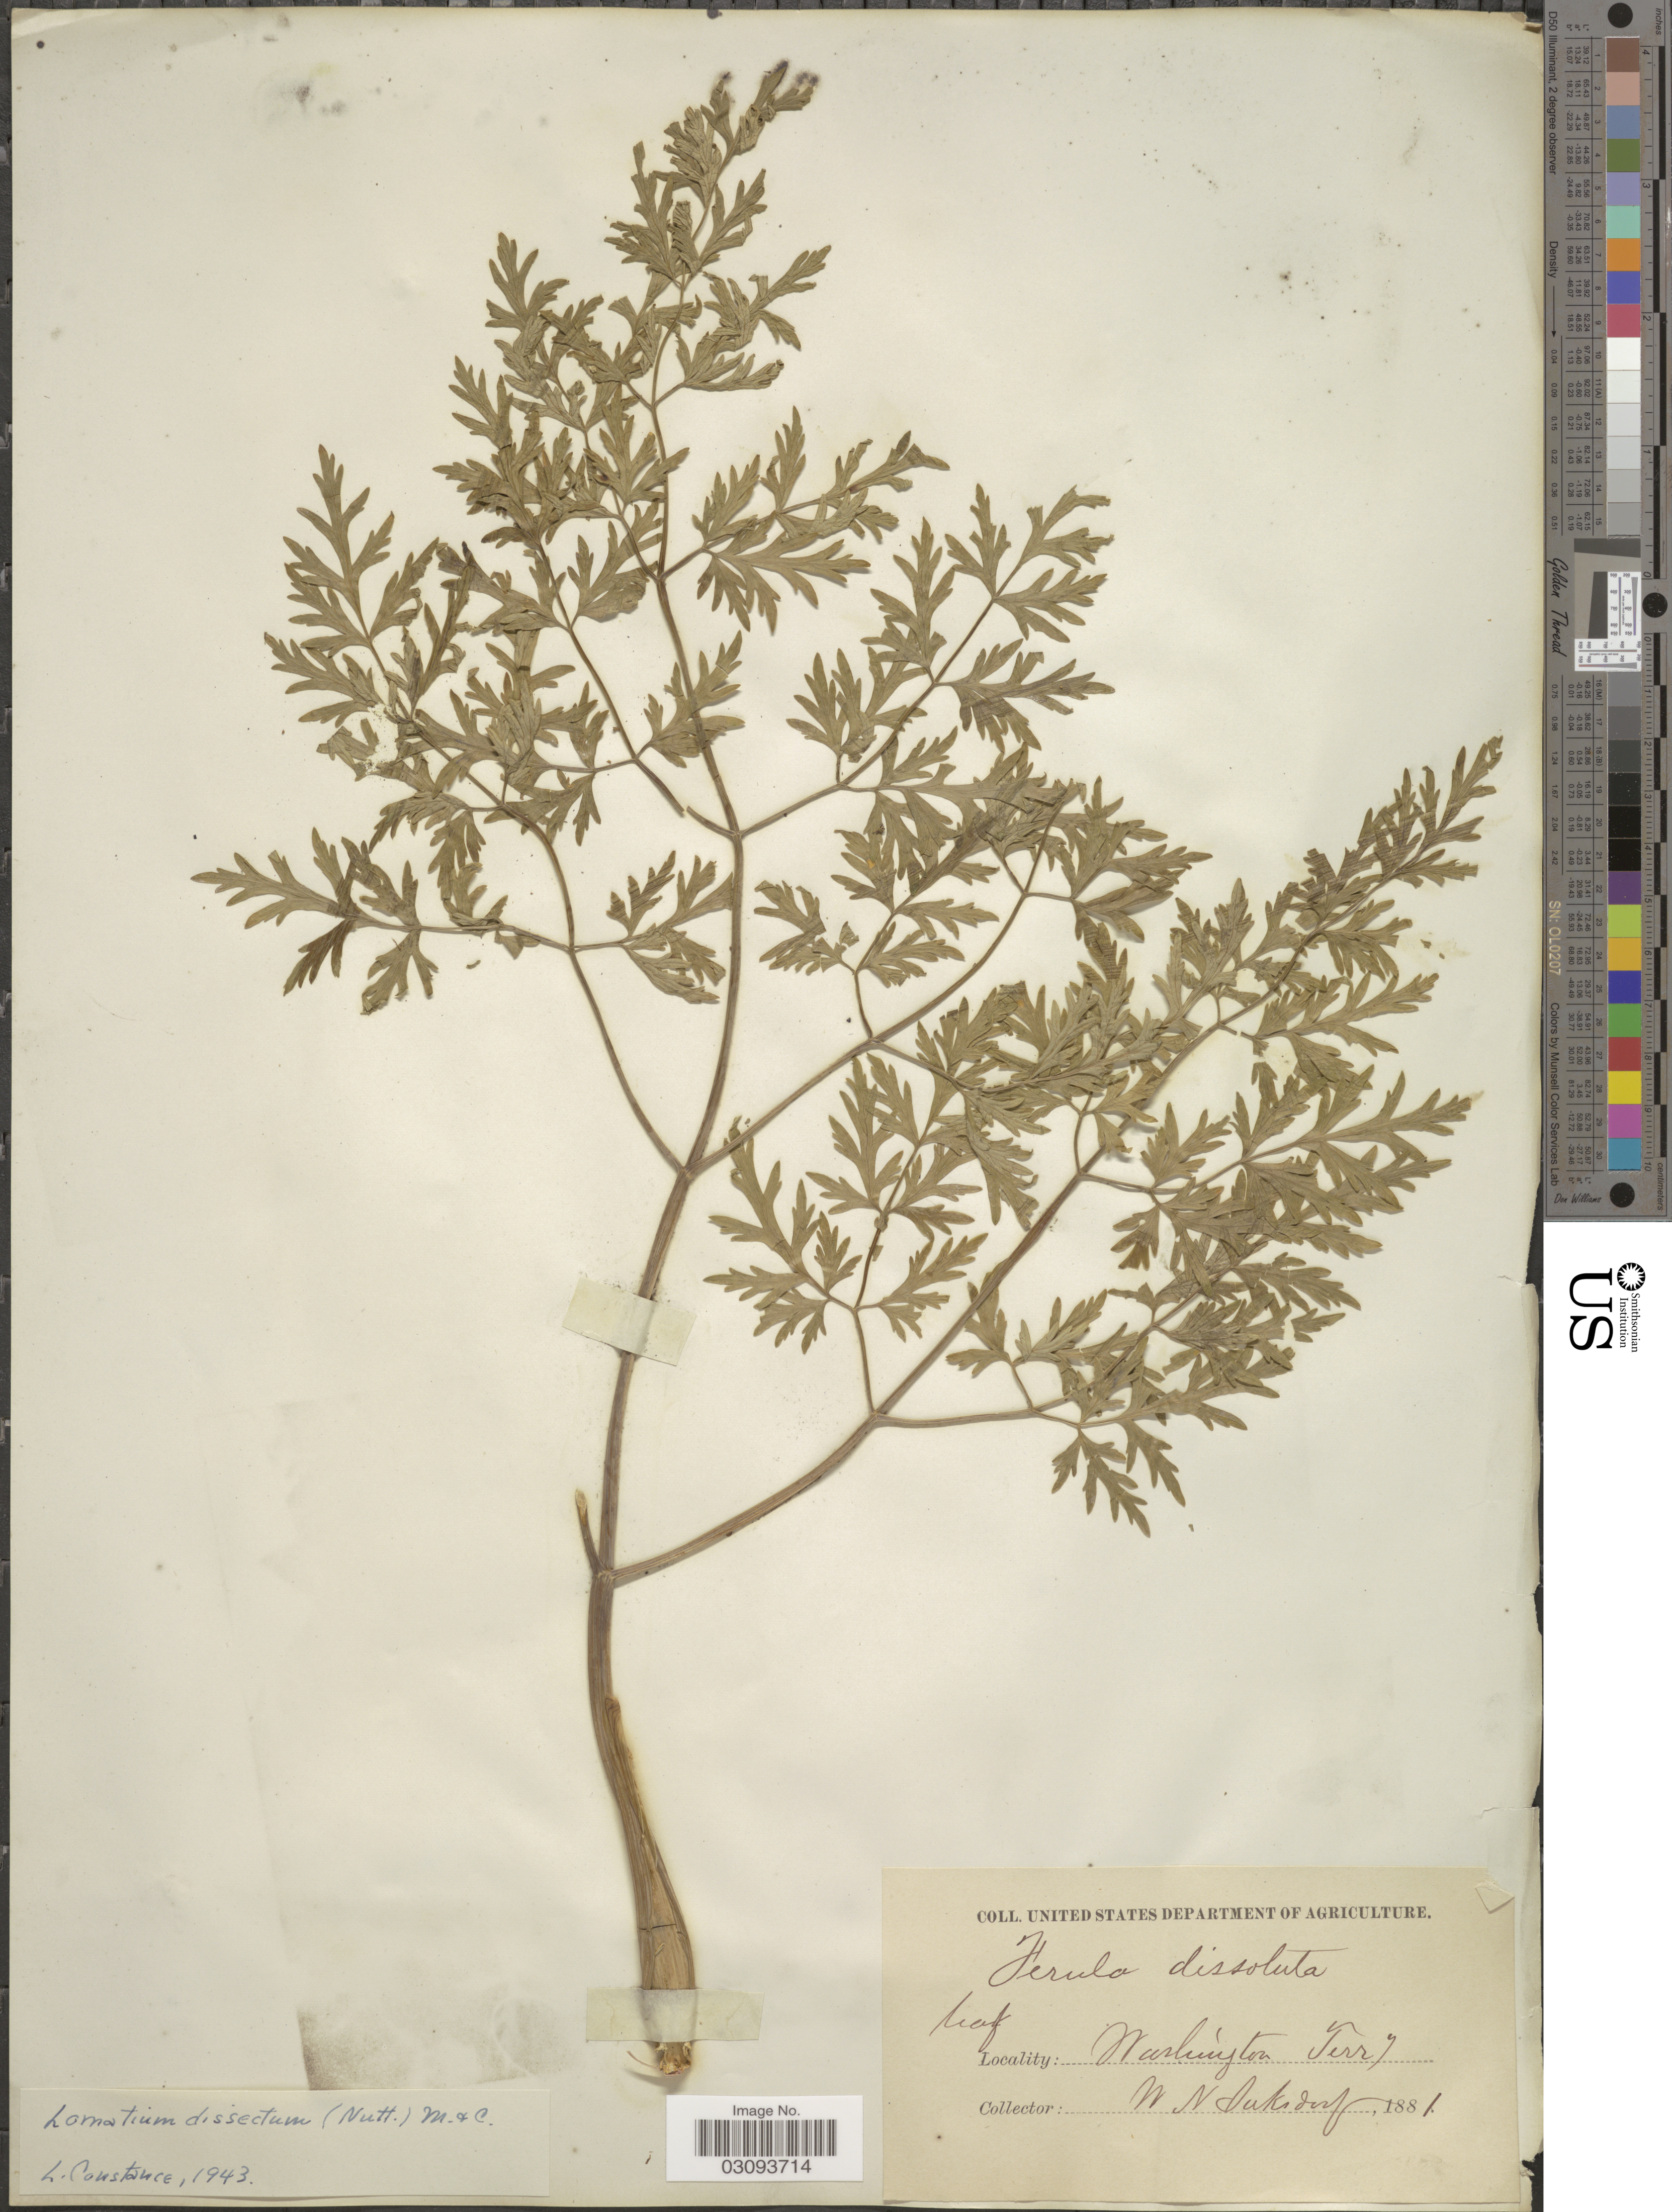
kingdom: Plantae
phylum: Tracheophyta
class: Magnoliopsida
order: Apiales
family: Apiaceae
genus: Lomatium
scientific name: Lomatium dissectum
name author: (Nutt.) Mathias & Constance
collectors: W. N. Suksdorf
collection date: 1881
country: United States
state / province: Washington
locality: Washington Terry.